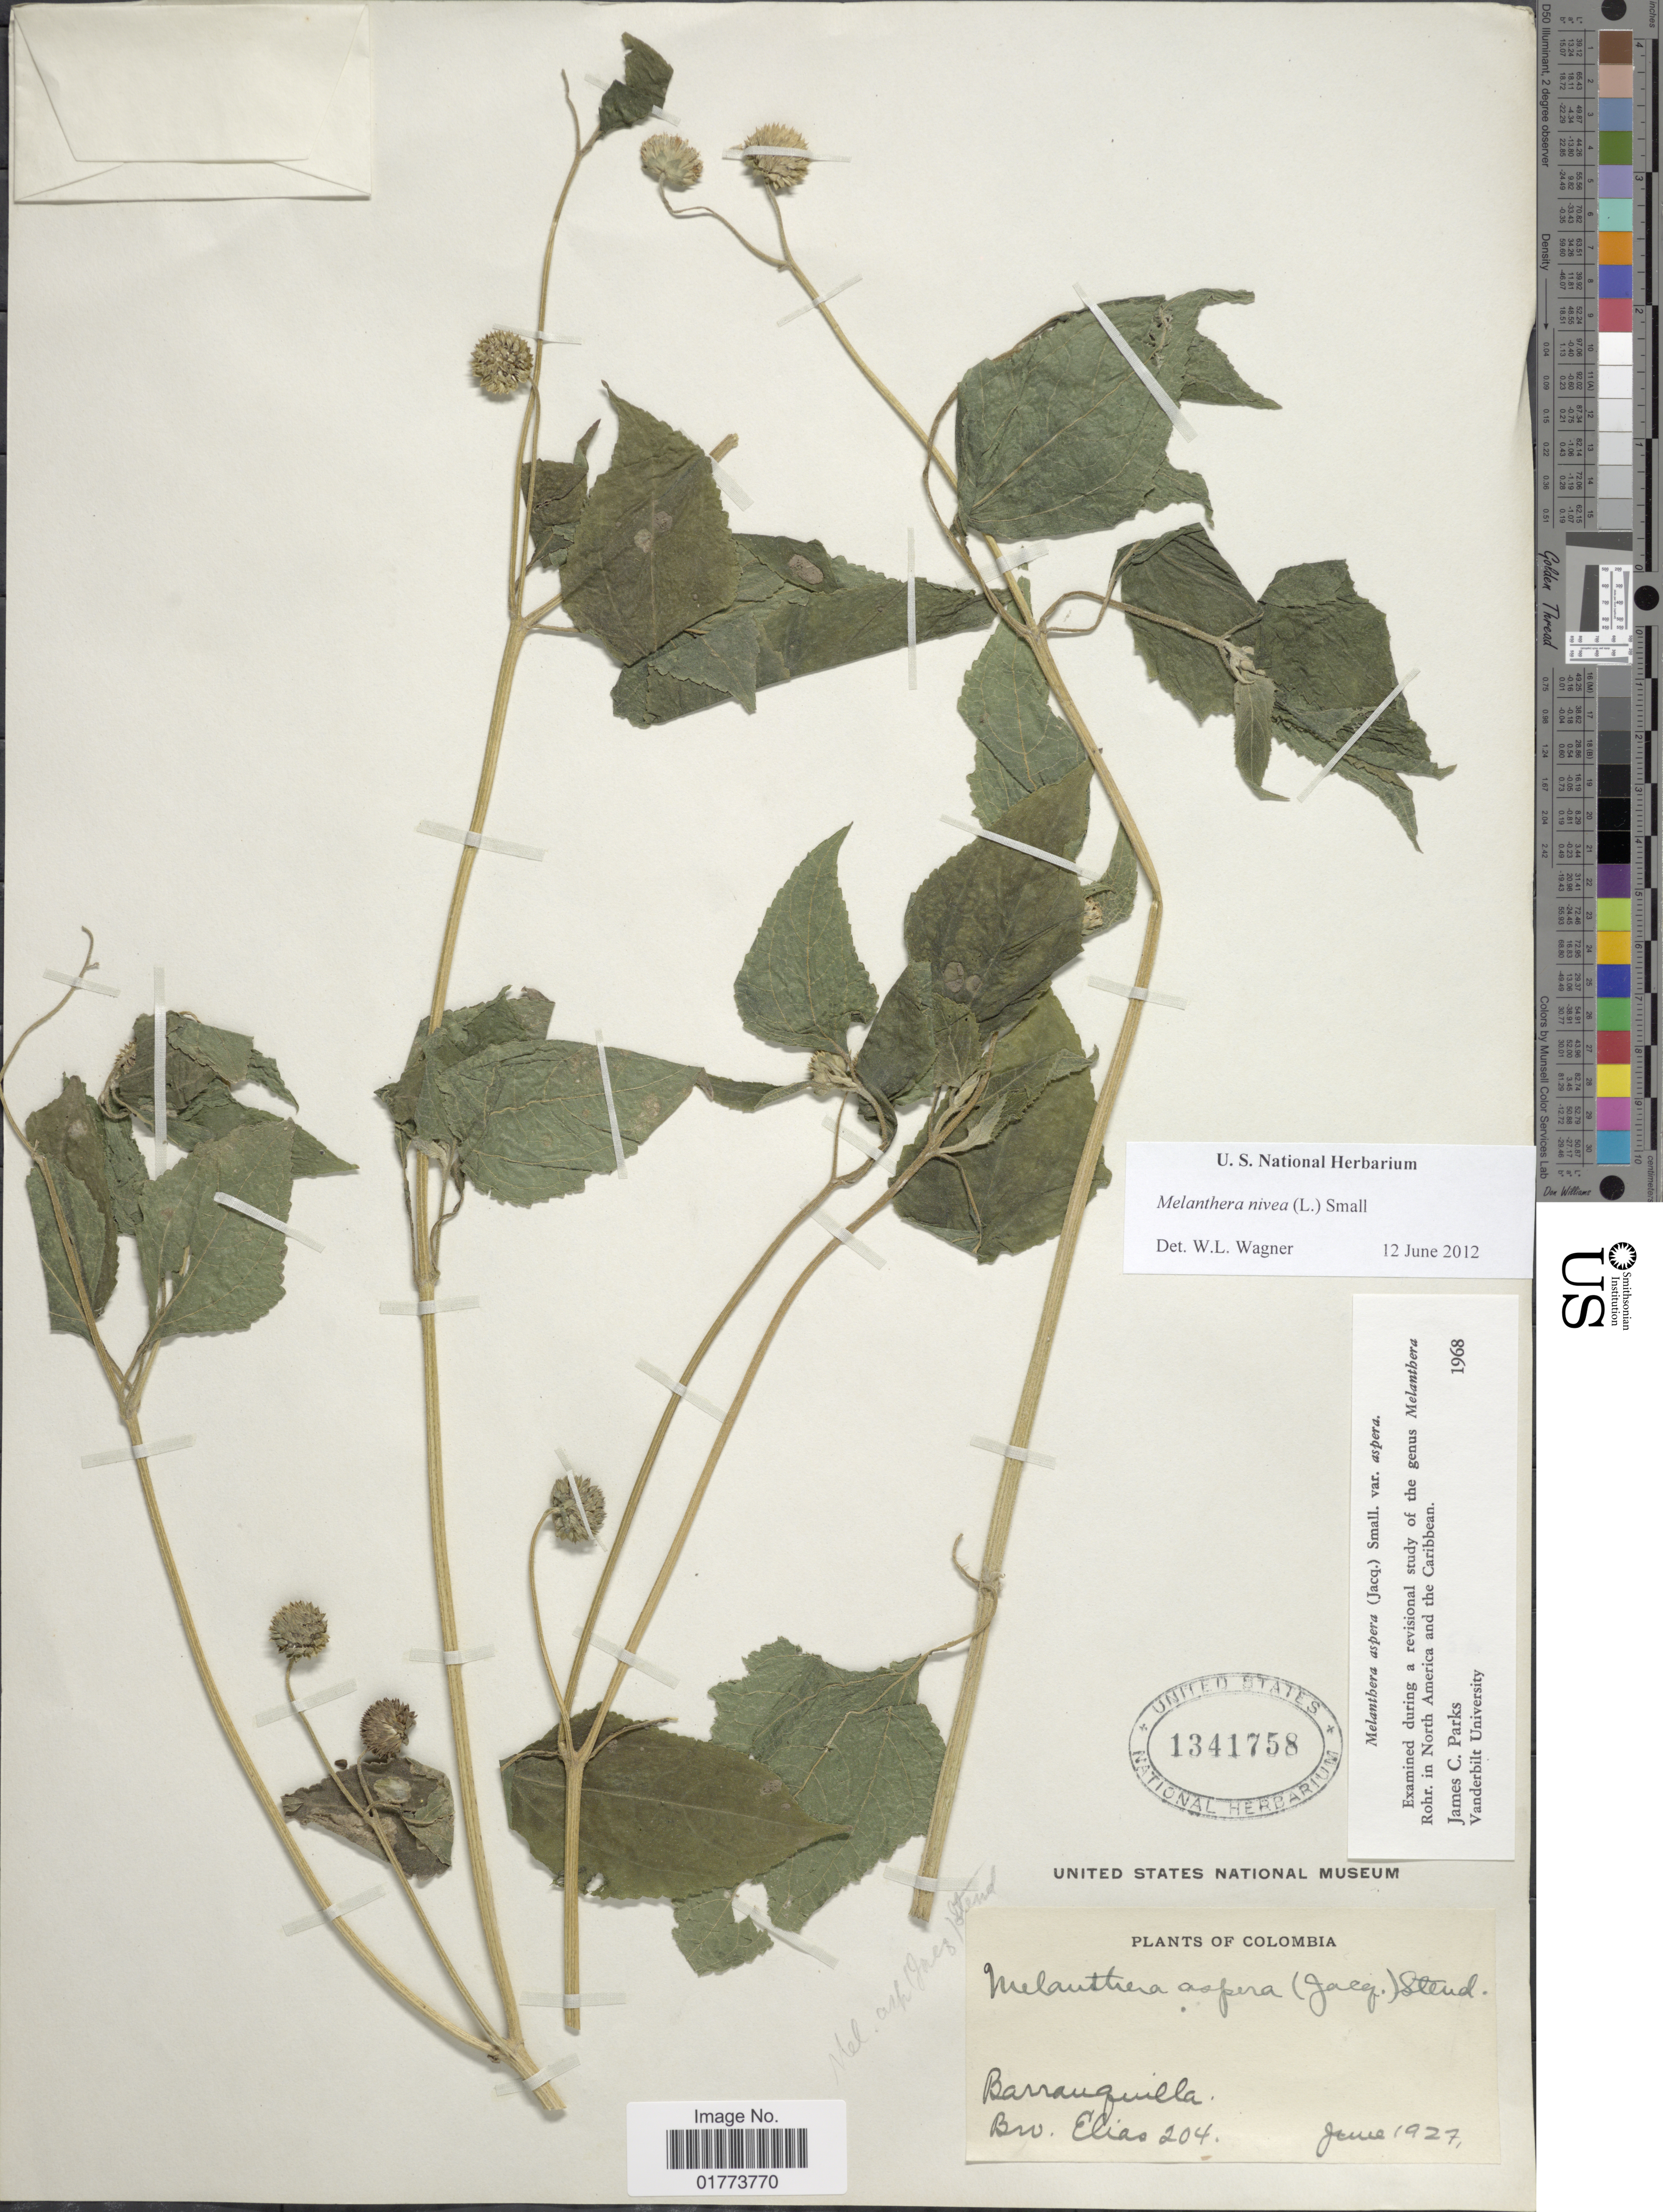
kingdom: Plantae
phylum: Tracheophyta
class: Magnoliopsida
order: Asterales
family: Asteraceae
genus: Melanthera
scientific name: Melanthera nivea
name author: (L.) Small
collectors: Bro. Elias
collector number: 204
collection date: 1927-06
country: Colombia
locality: Barranquilla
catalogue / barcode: US 1341758